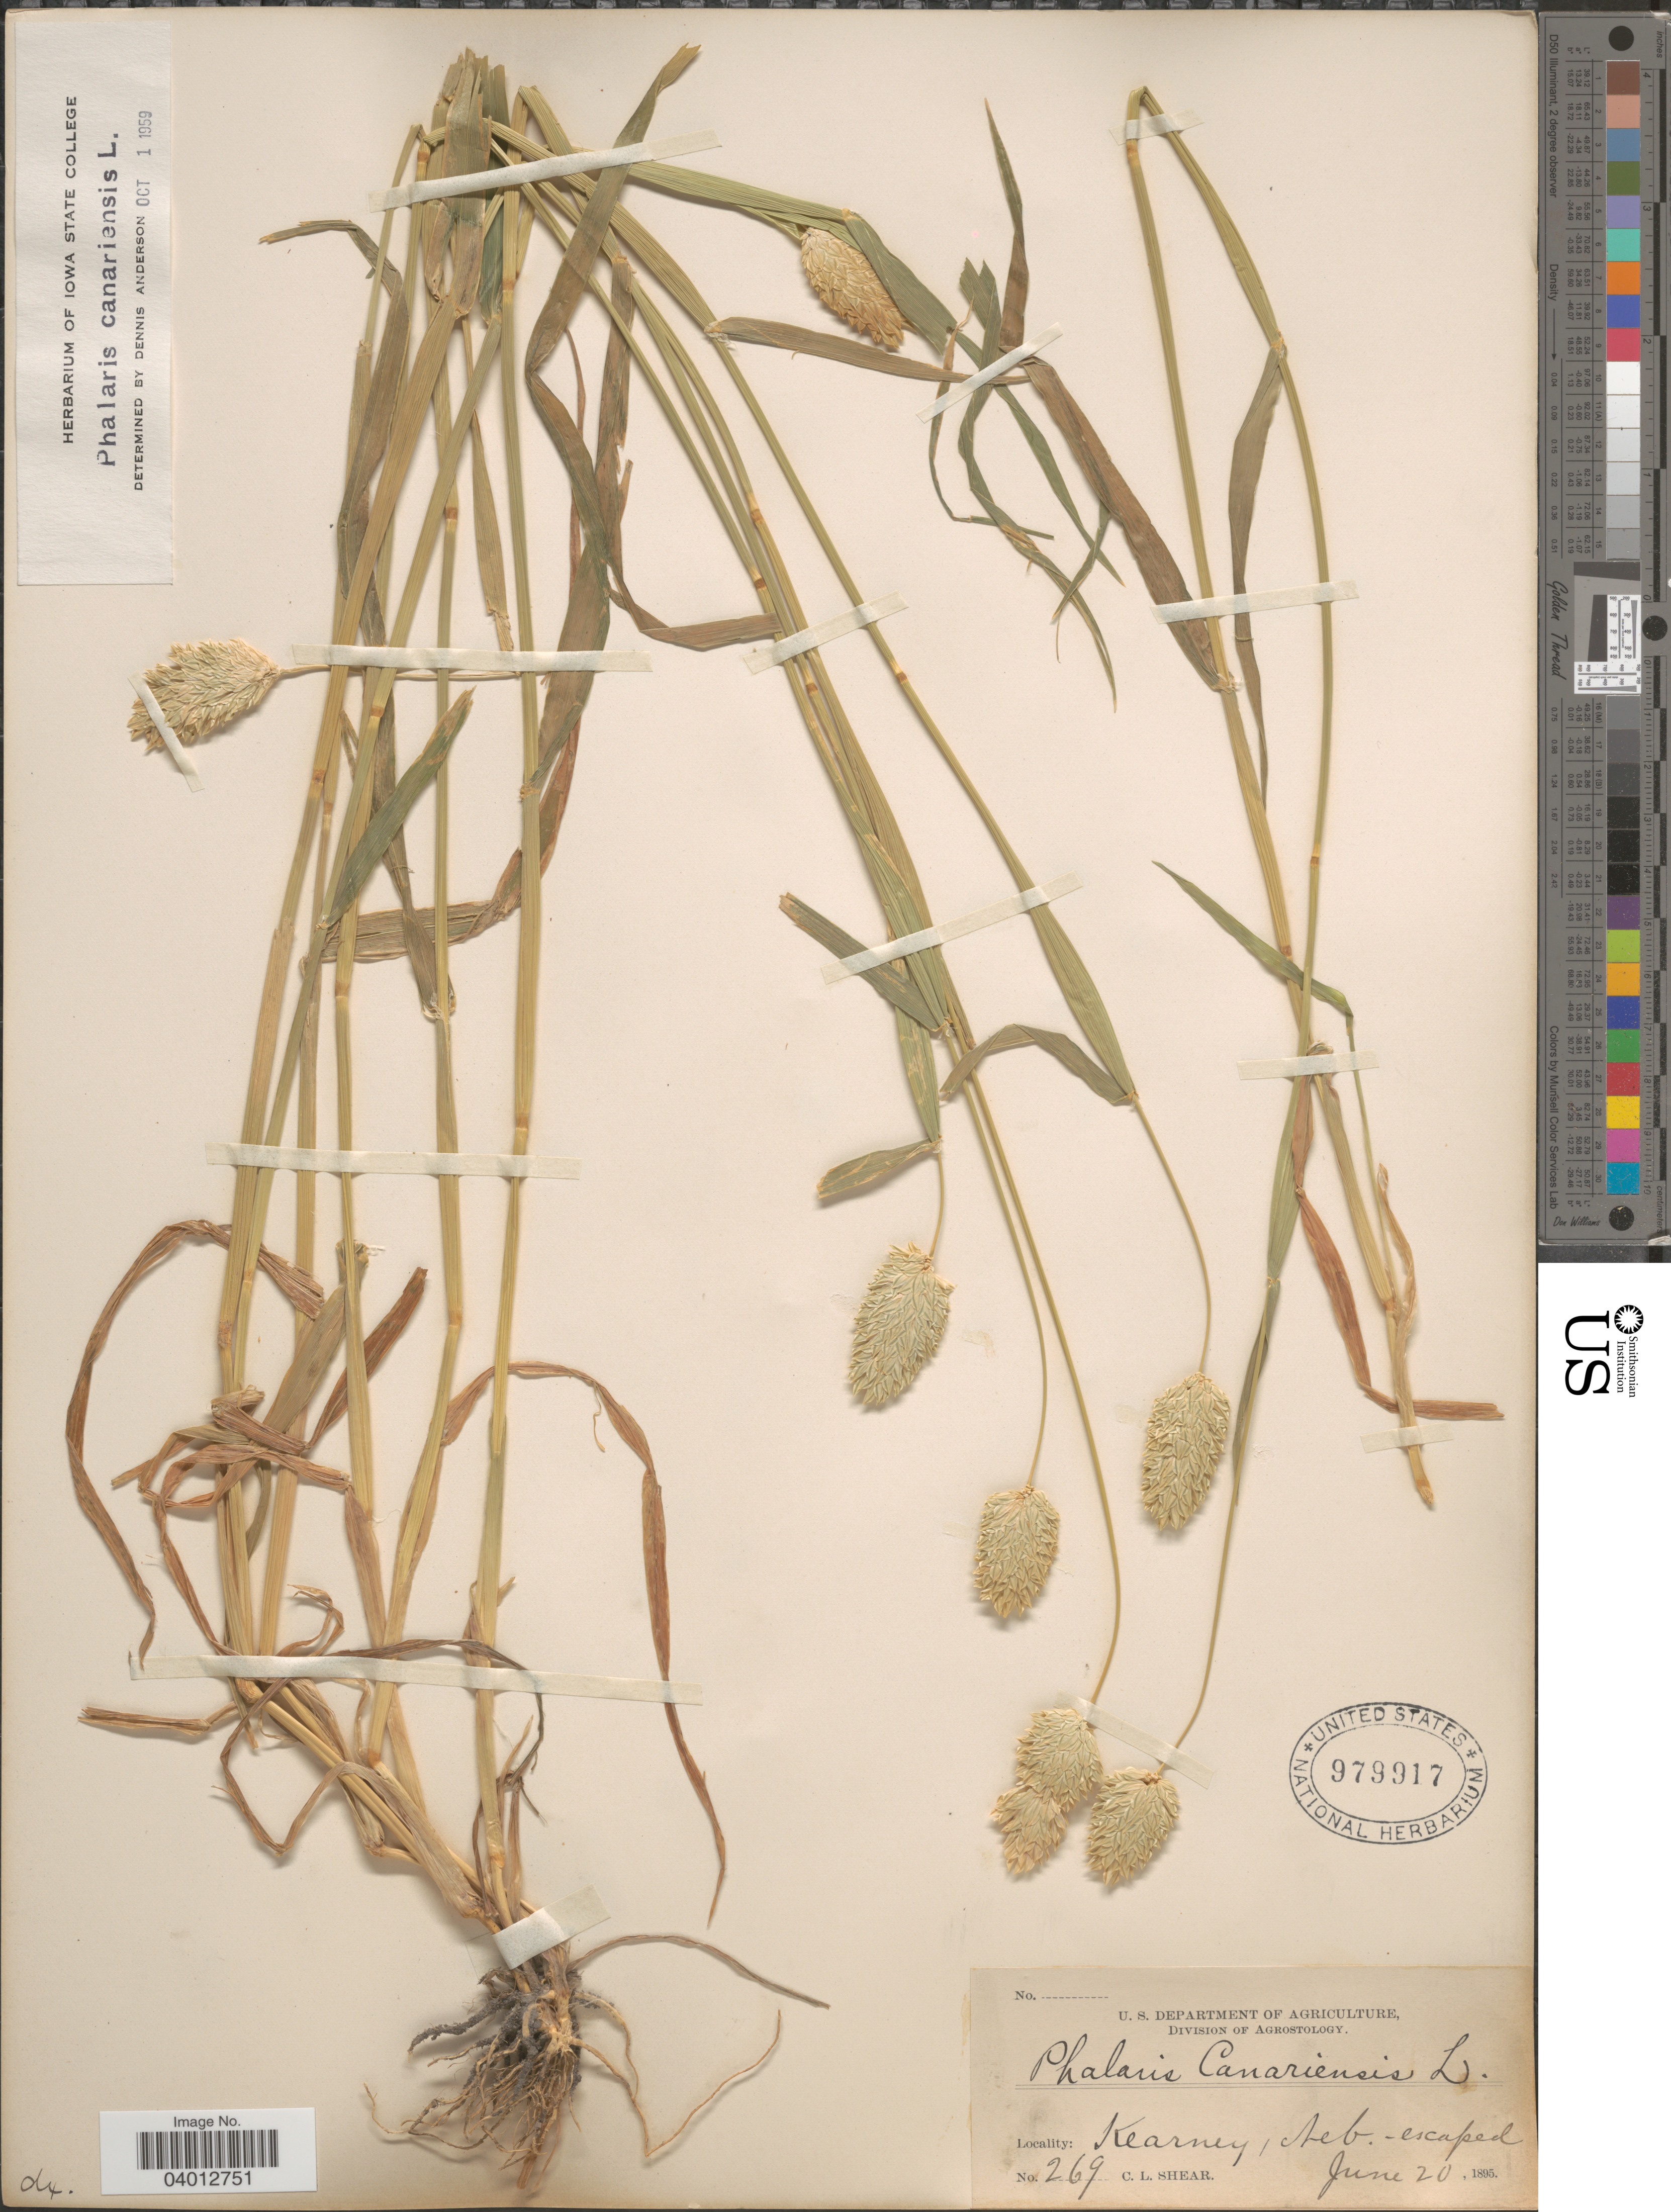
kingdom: Plantae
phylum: Tracheophyta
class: Liliopsida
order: Poales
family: Poaceae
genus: Phalaris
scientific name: Phalaris canariensis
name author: L.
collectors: C. L. Shear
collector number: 269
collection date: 1895-06-20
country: United States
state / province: Nebraska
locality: Kearney.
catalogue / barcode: US 979917